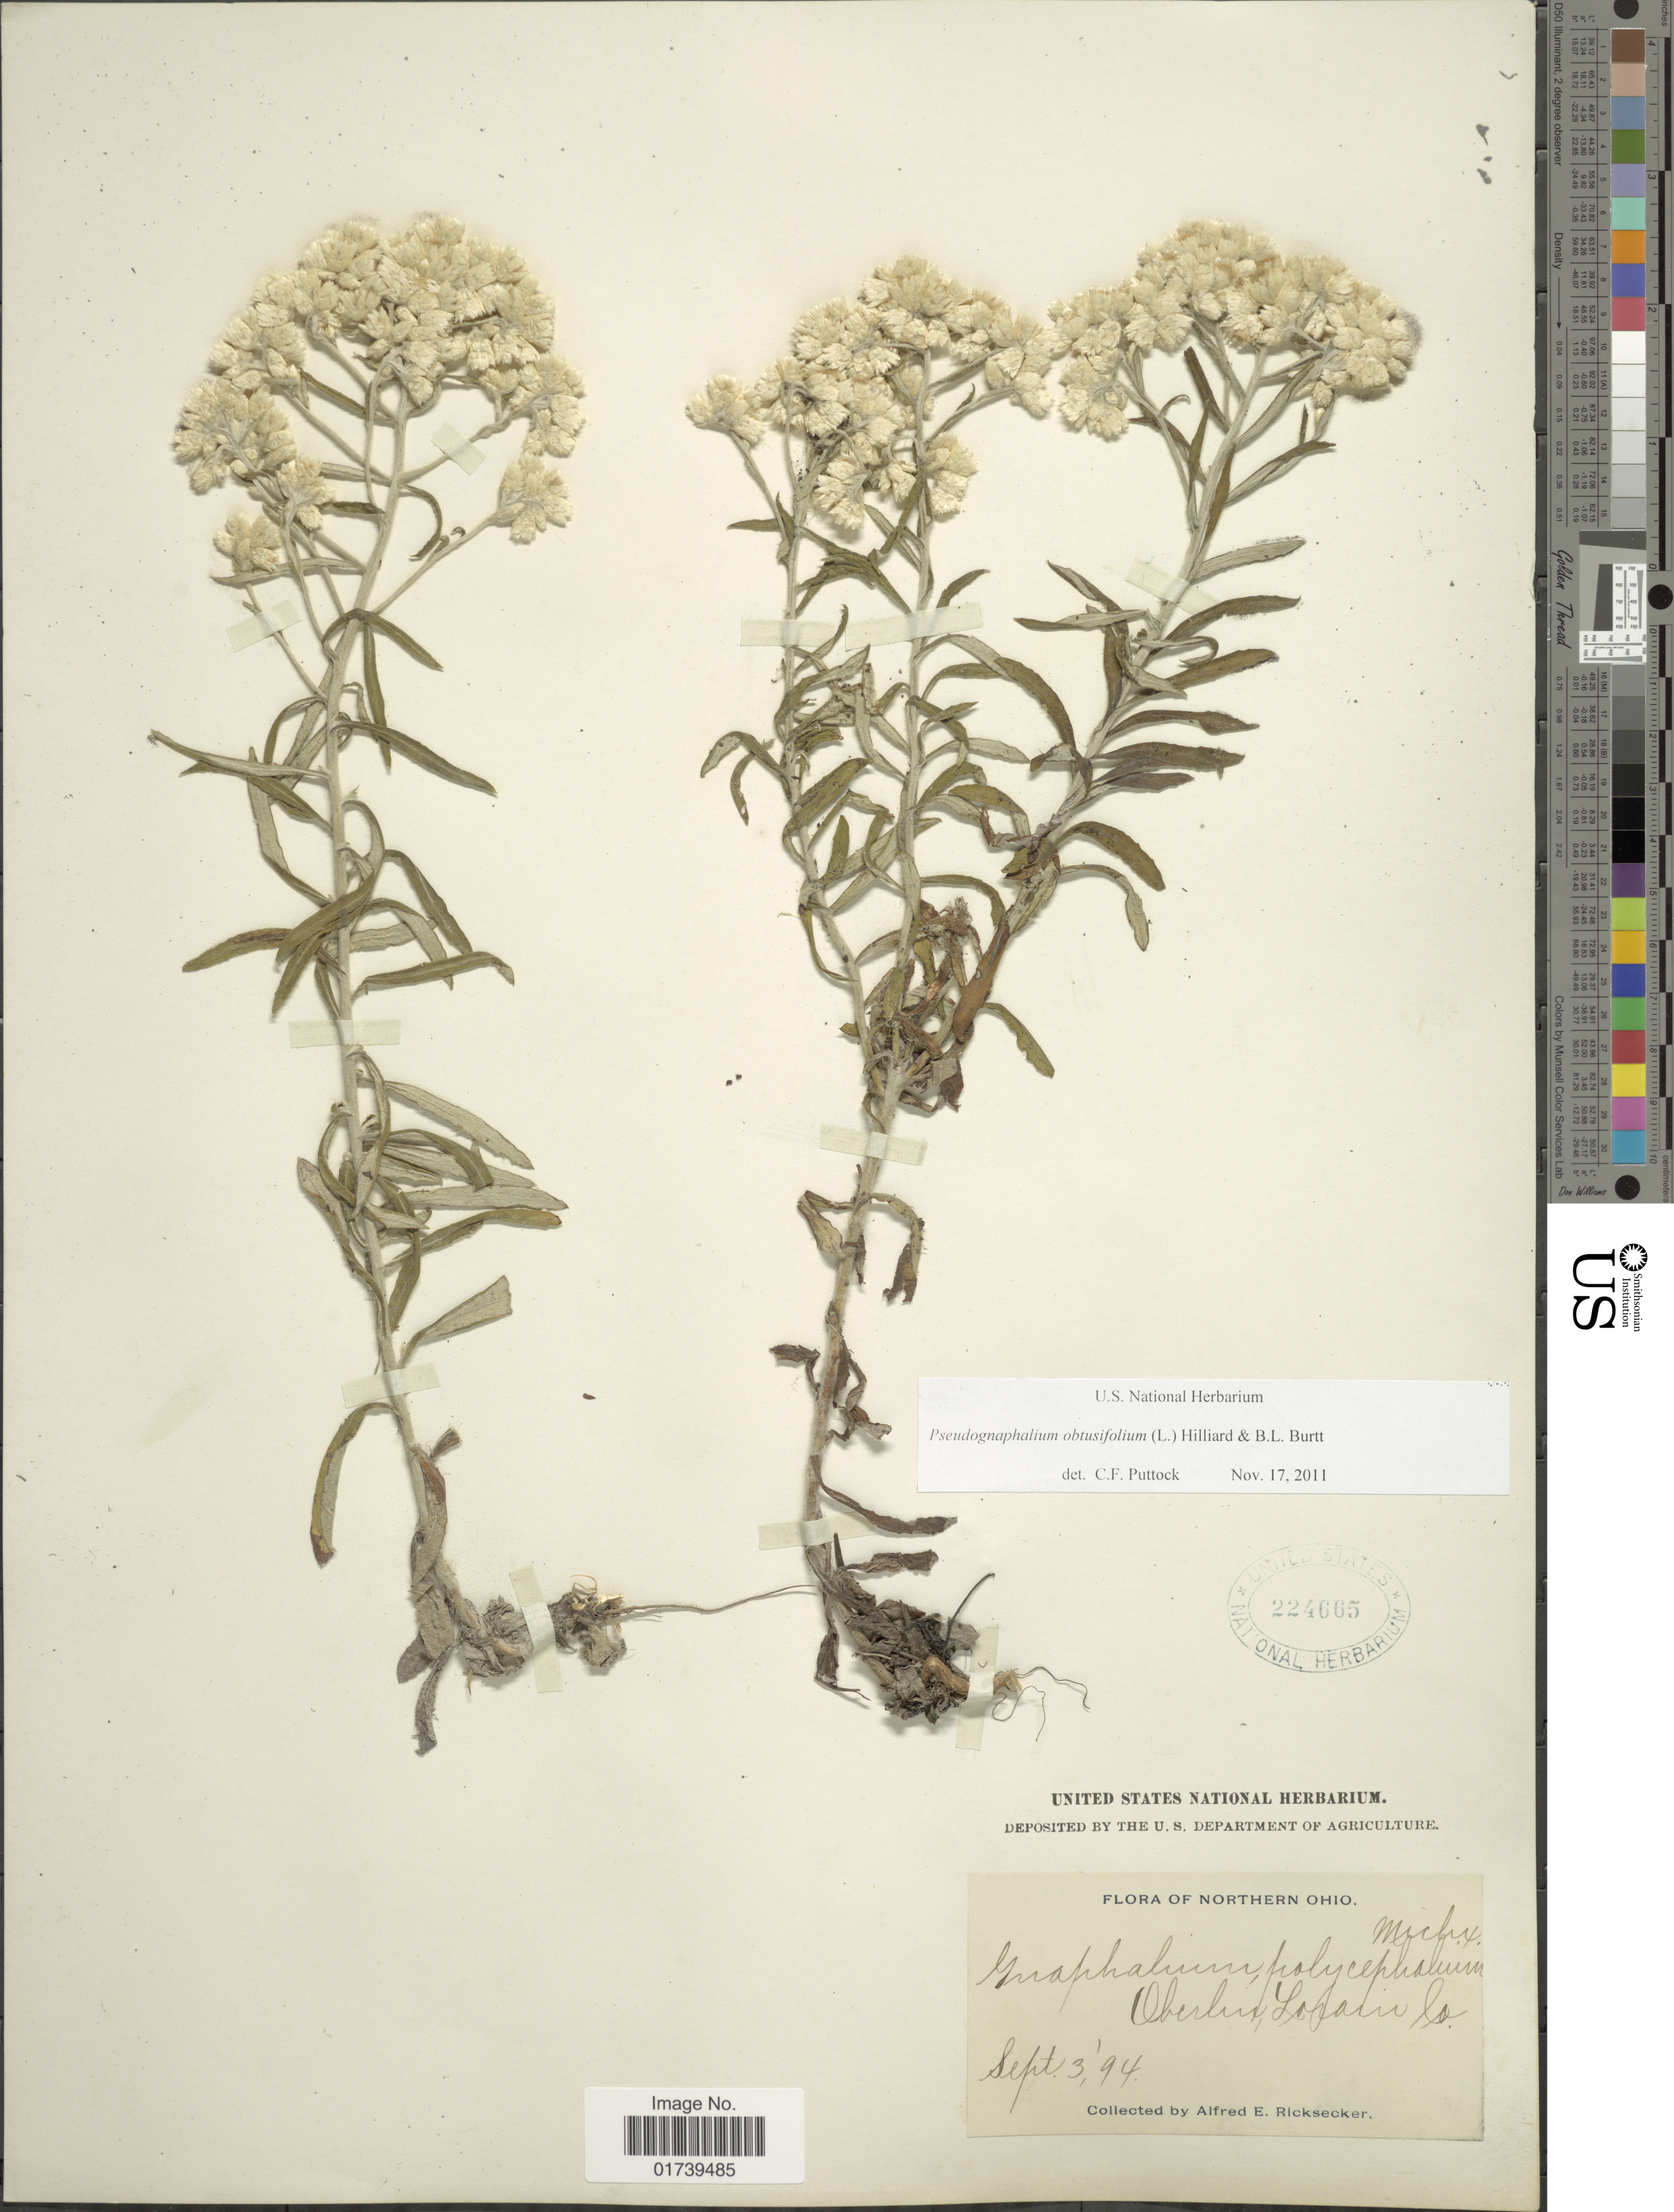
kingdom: Plantae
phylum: Tracheophyta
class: Magnoliopsida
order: Asterales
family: Asteraceae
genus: Pseudognaphalium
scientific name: Pseudognaphalium obtusifolium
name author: (L.) Hilliard & B.L. Burtt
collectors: A. E. Ricksecker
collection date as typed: Transcribed d/m/y: 3/9/94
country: United States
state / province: Ohio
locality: Northern Ohio, Oberbus, Lorain Co.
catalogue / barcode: US 224665